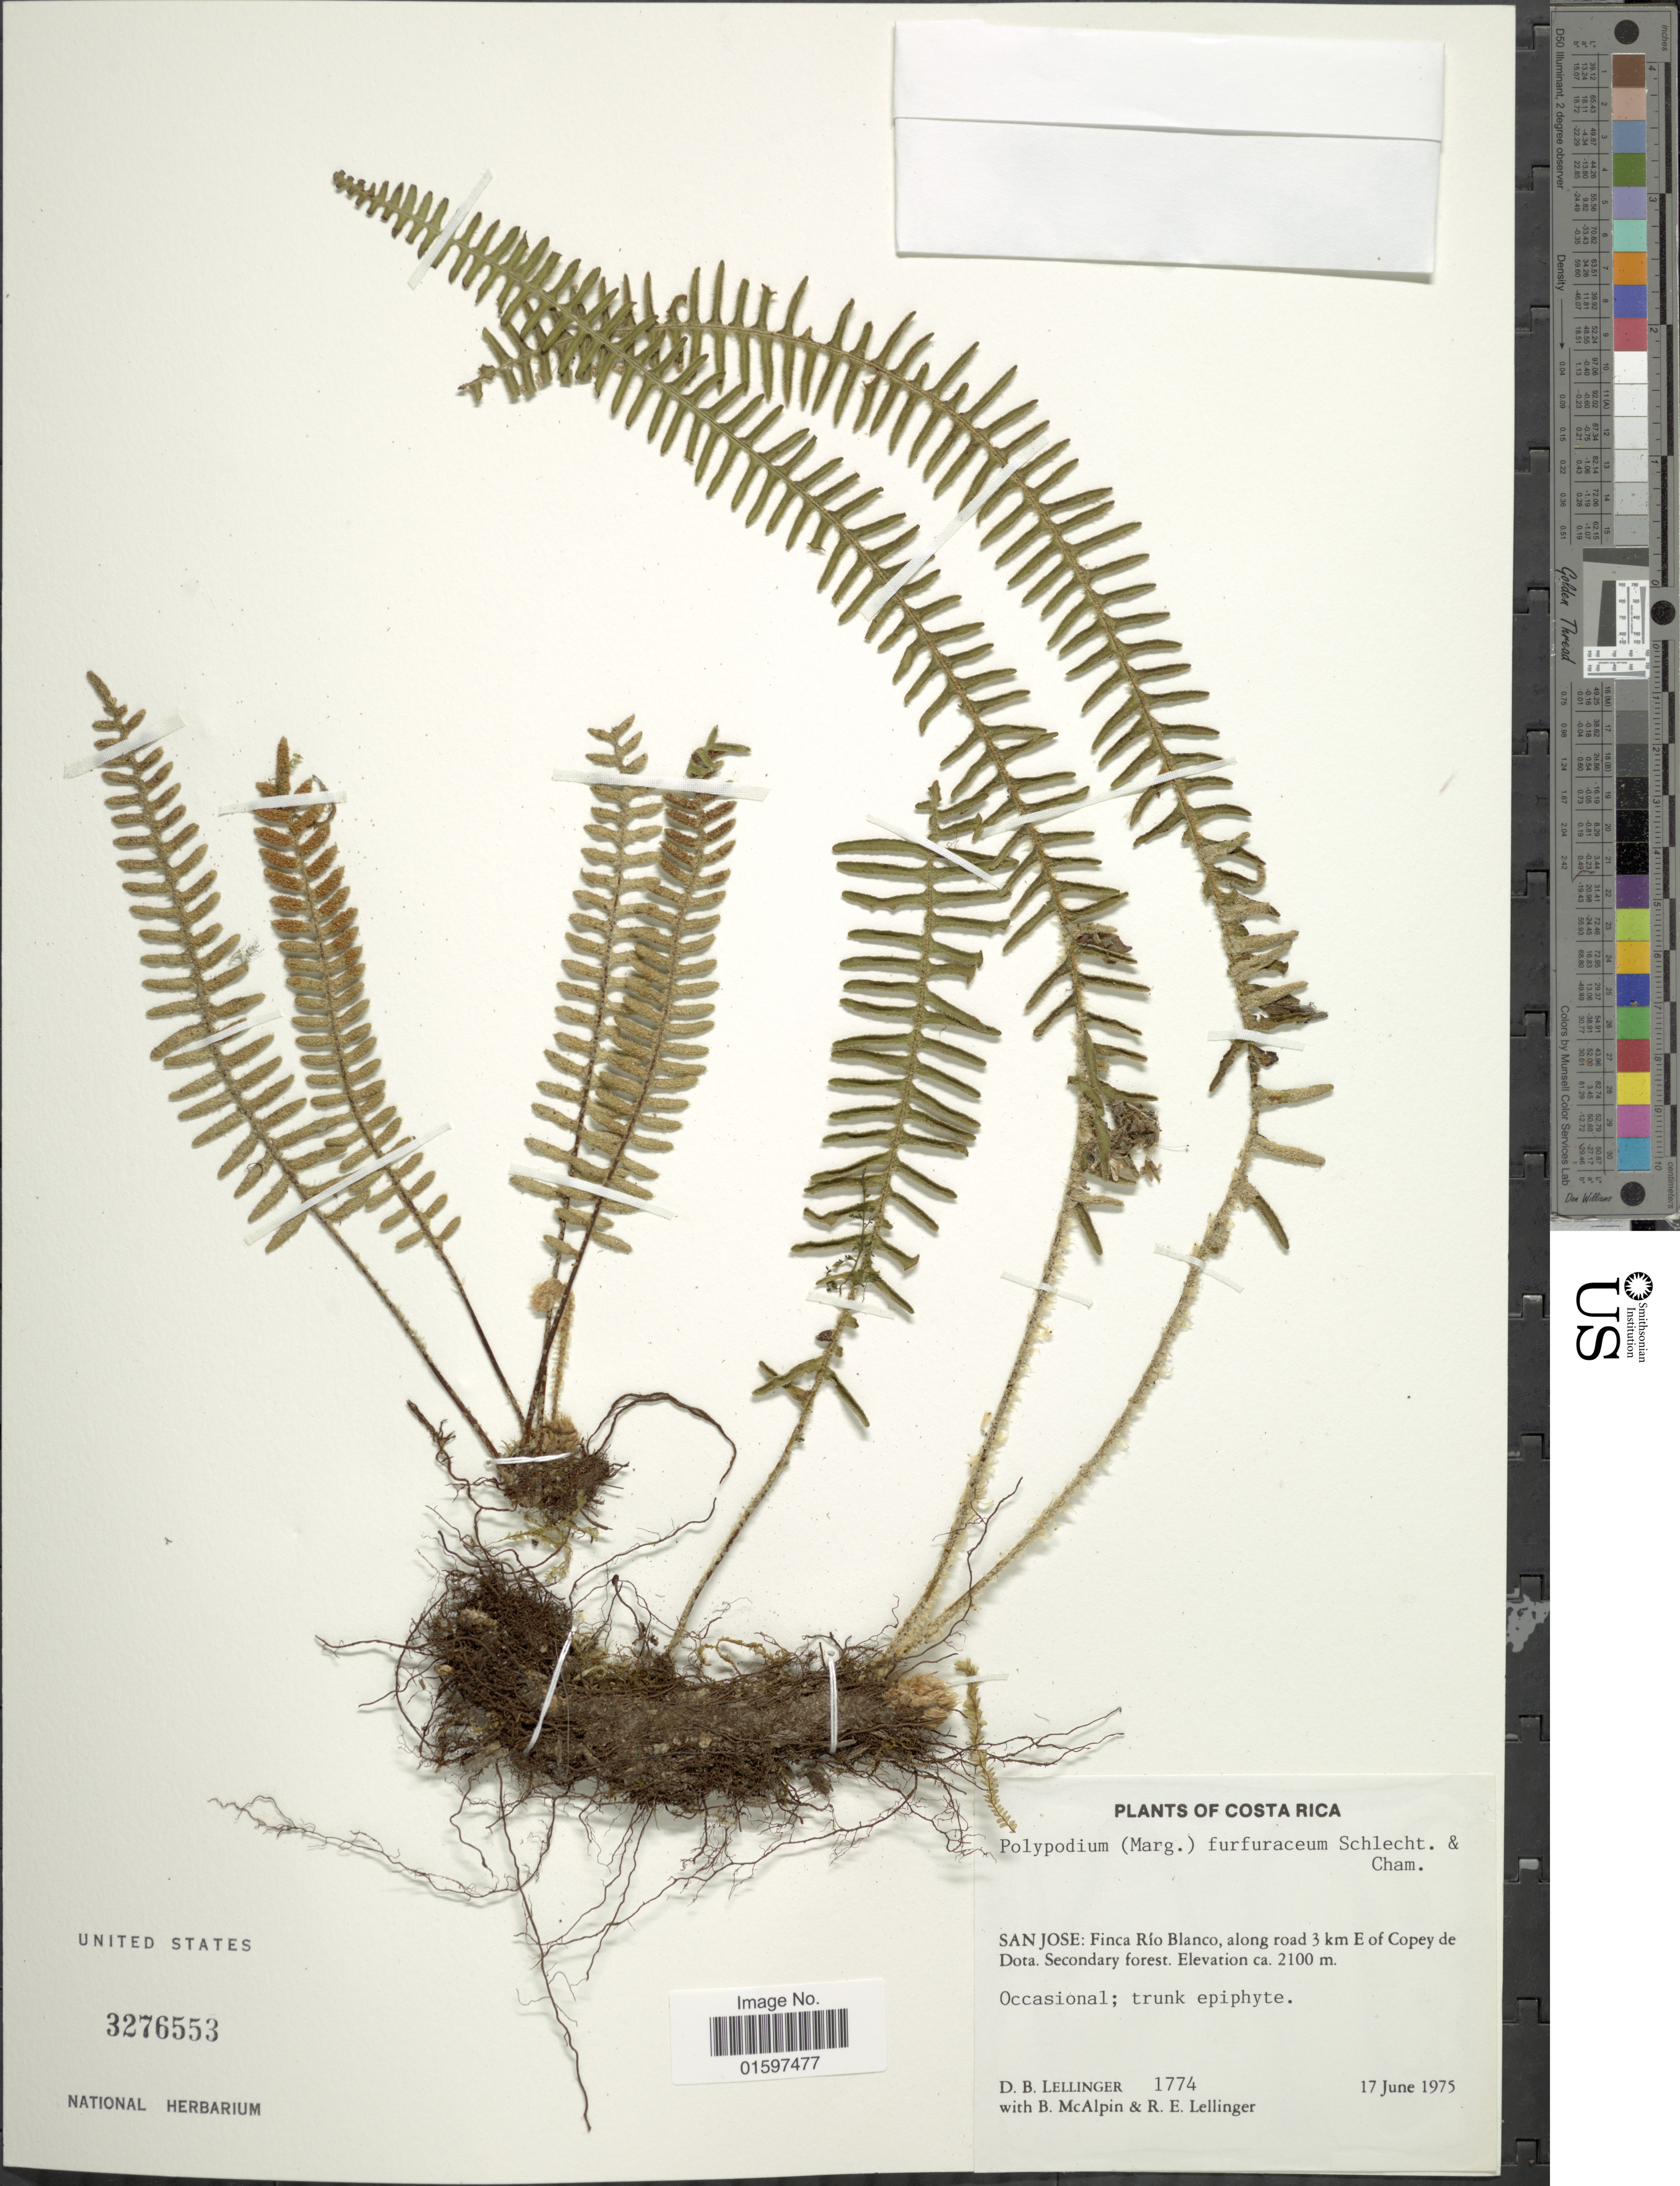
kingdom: Plantae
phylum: Tracheophyta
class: Polypodiopsida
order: Polypodiales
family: Polypodiaceae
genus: Pleopeltis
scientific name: Pleopeltis furfuracea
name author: (Schltdl. & Cham.) A.R. Sm. & Tejero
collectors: D. B. Lellinger, B. McAlpin & R. E. Lellinger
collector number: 1774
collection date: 1975-06-17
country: Costa Rica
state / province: San José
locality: San Jose: Finca Río Blanco, along road 3 km E of Copey de Dota, secondary forest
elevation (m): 2100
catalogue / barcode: US 3276553